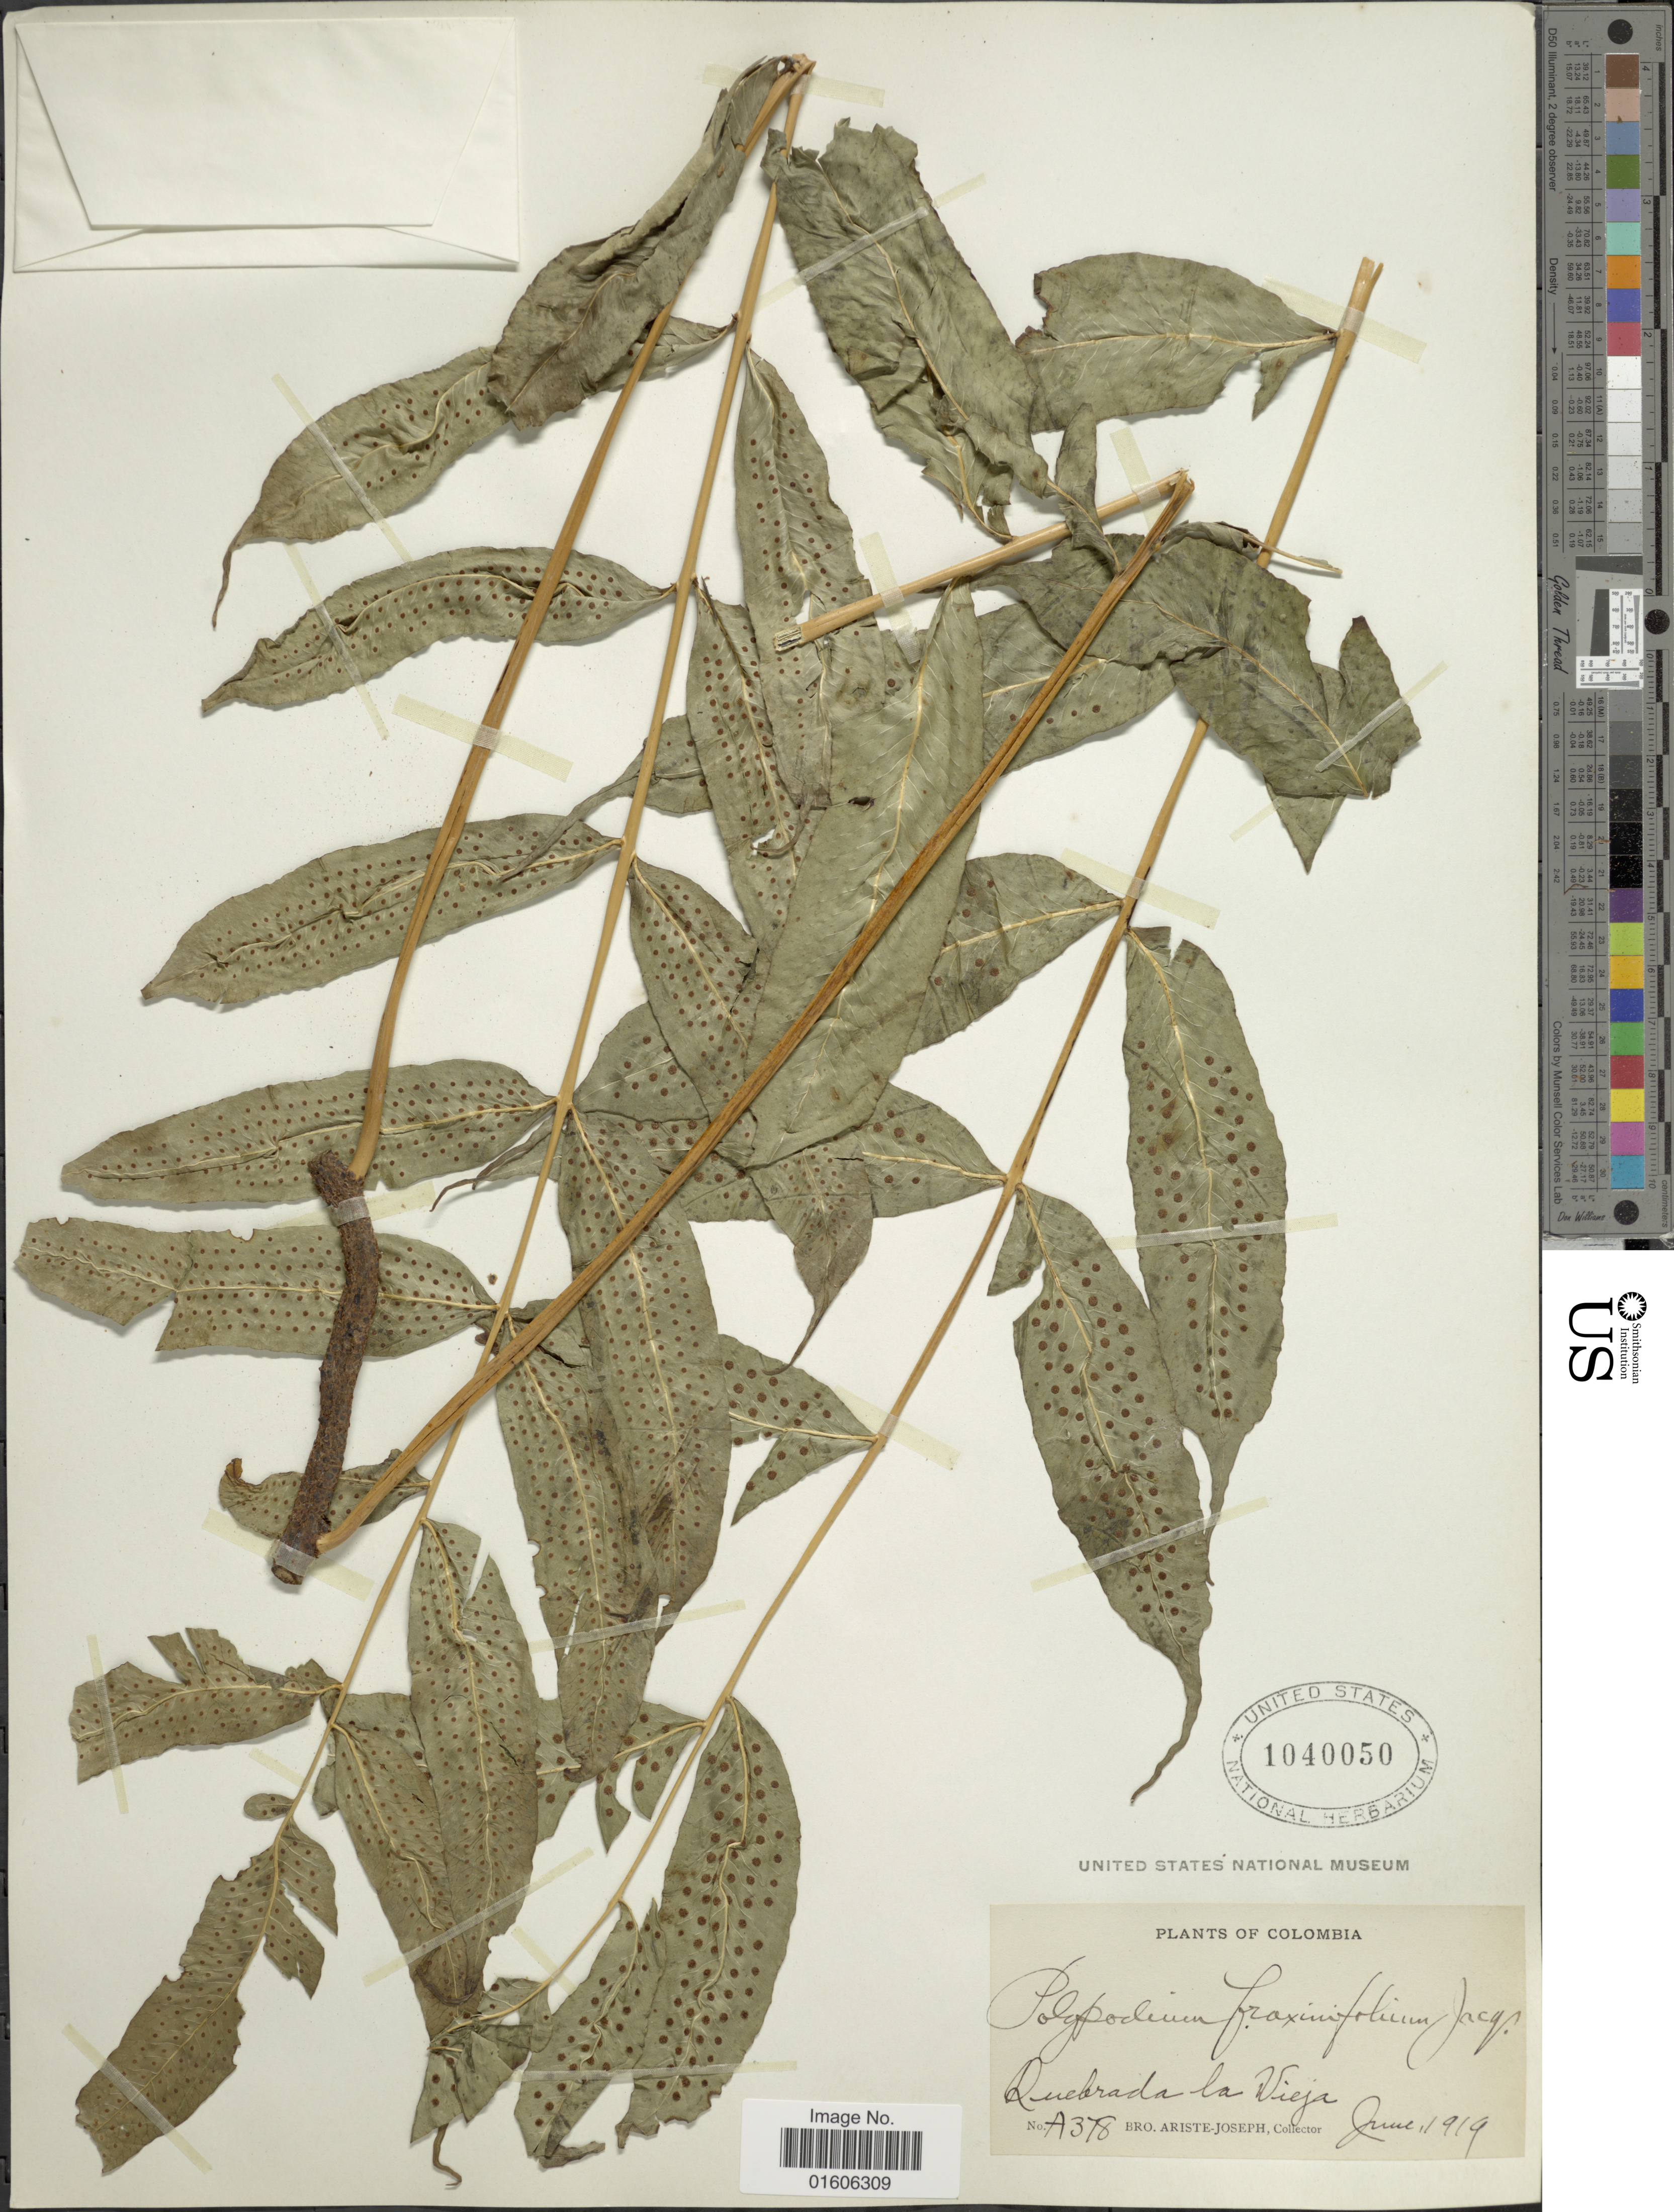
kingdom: Plantae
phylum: Tracheophyta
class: Polypodiopsida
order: Polypodiales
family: Polypodiaceae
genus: Serpocaulon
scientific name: Serpocaulon fraxinifolium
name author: (Jacq.) A.R. Sm.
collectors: Henri-Stanislas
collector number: A378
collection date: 1919-06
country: Colombia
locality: Quebrada la Vieja.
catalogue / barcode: US 1040050